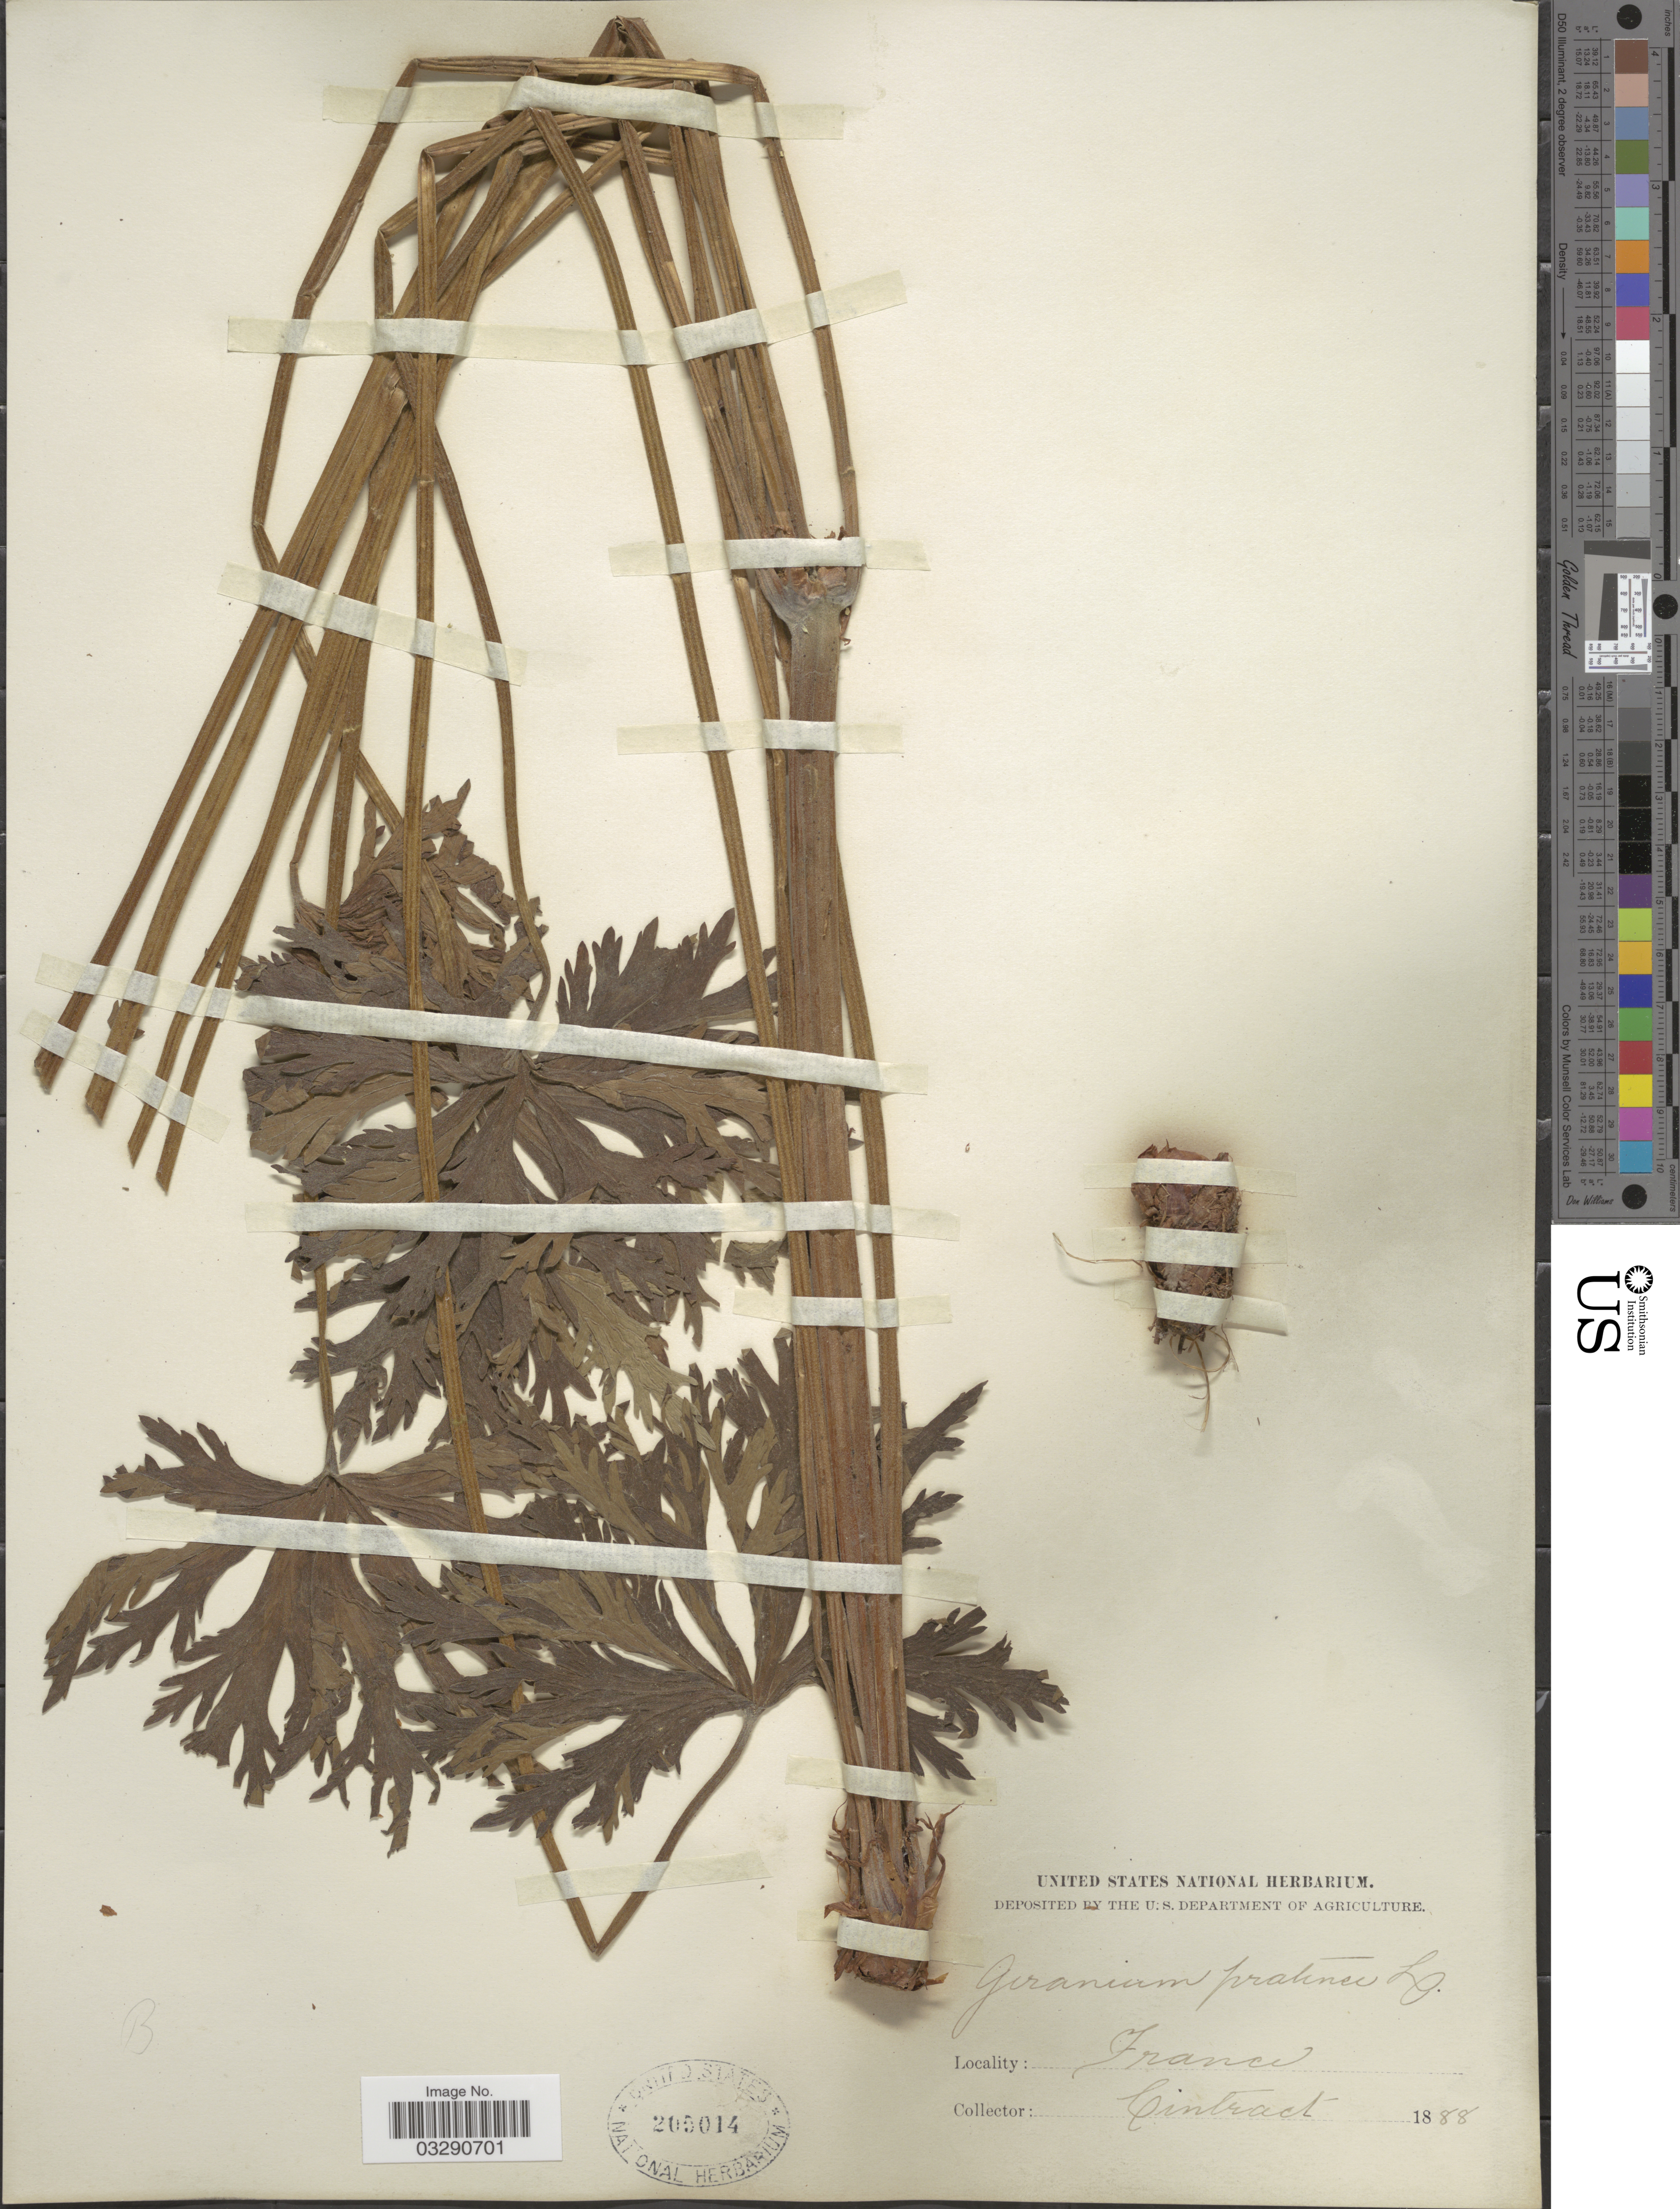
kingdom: Plantae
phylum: Tracheophyta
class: Magnoliopsida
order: Geraniales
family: Geraniaceae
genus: Geranium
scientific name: Geranium pratense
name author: L.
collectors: Cintract, --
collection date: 1888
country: France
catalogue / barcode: US 205014